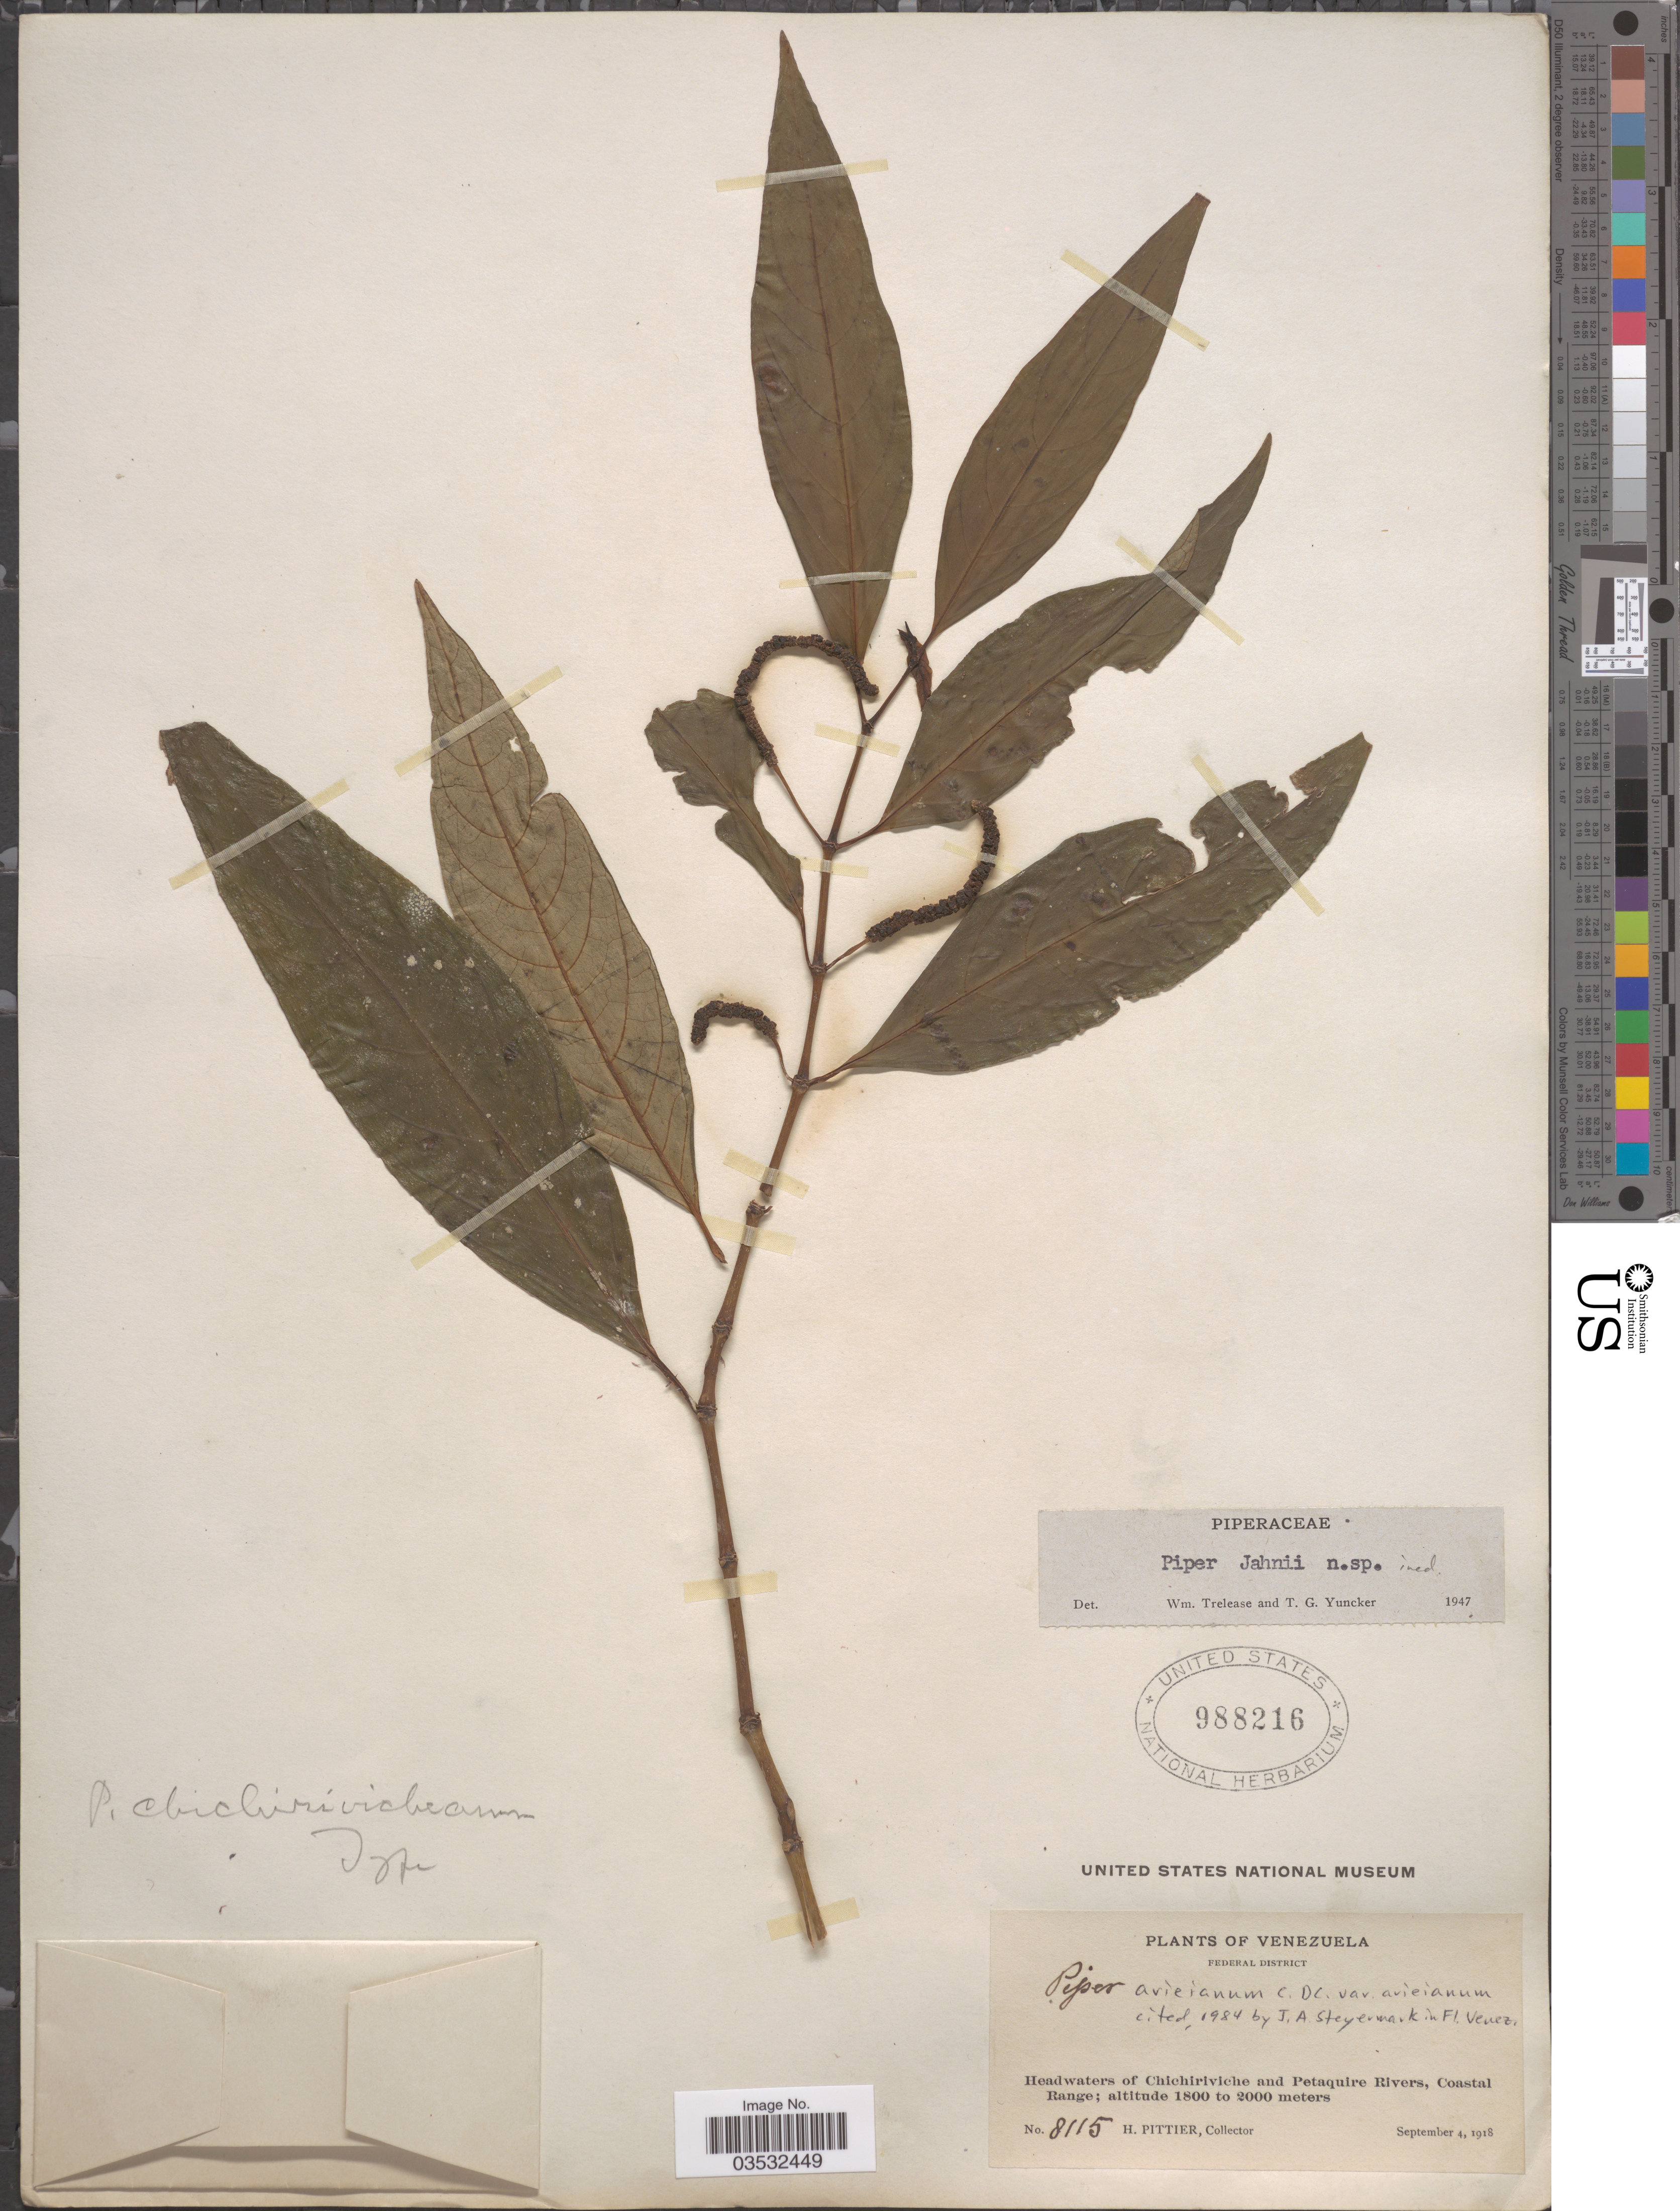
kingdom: Plantae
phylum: Tracheophyta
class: Magnoliopsida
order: Piperales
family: Piperaceae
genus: Piper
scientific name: Piper arieianum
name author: C. DC.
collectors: H. F. Pittier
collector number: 8115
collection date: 1918-09-04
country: Venezuela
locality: Federal District. Headwaters of Chichiriviche and Petaquire Rivers, Coastal Range.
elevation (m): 1800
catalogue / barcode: US 988216